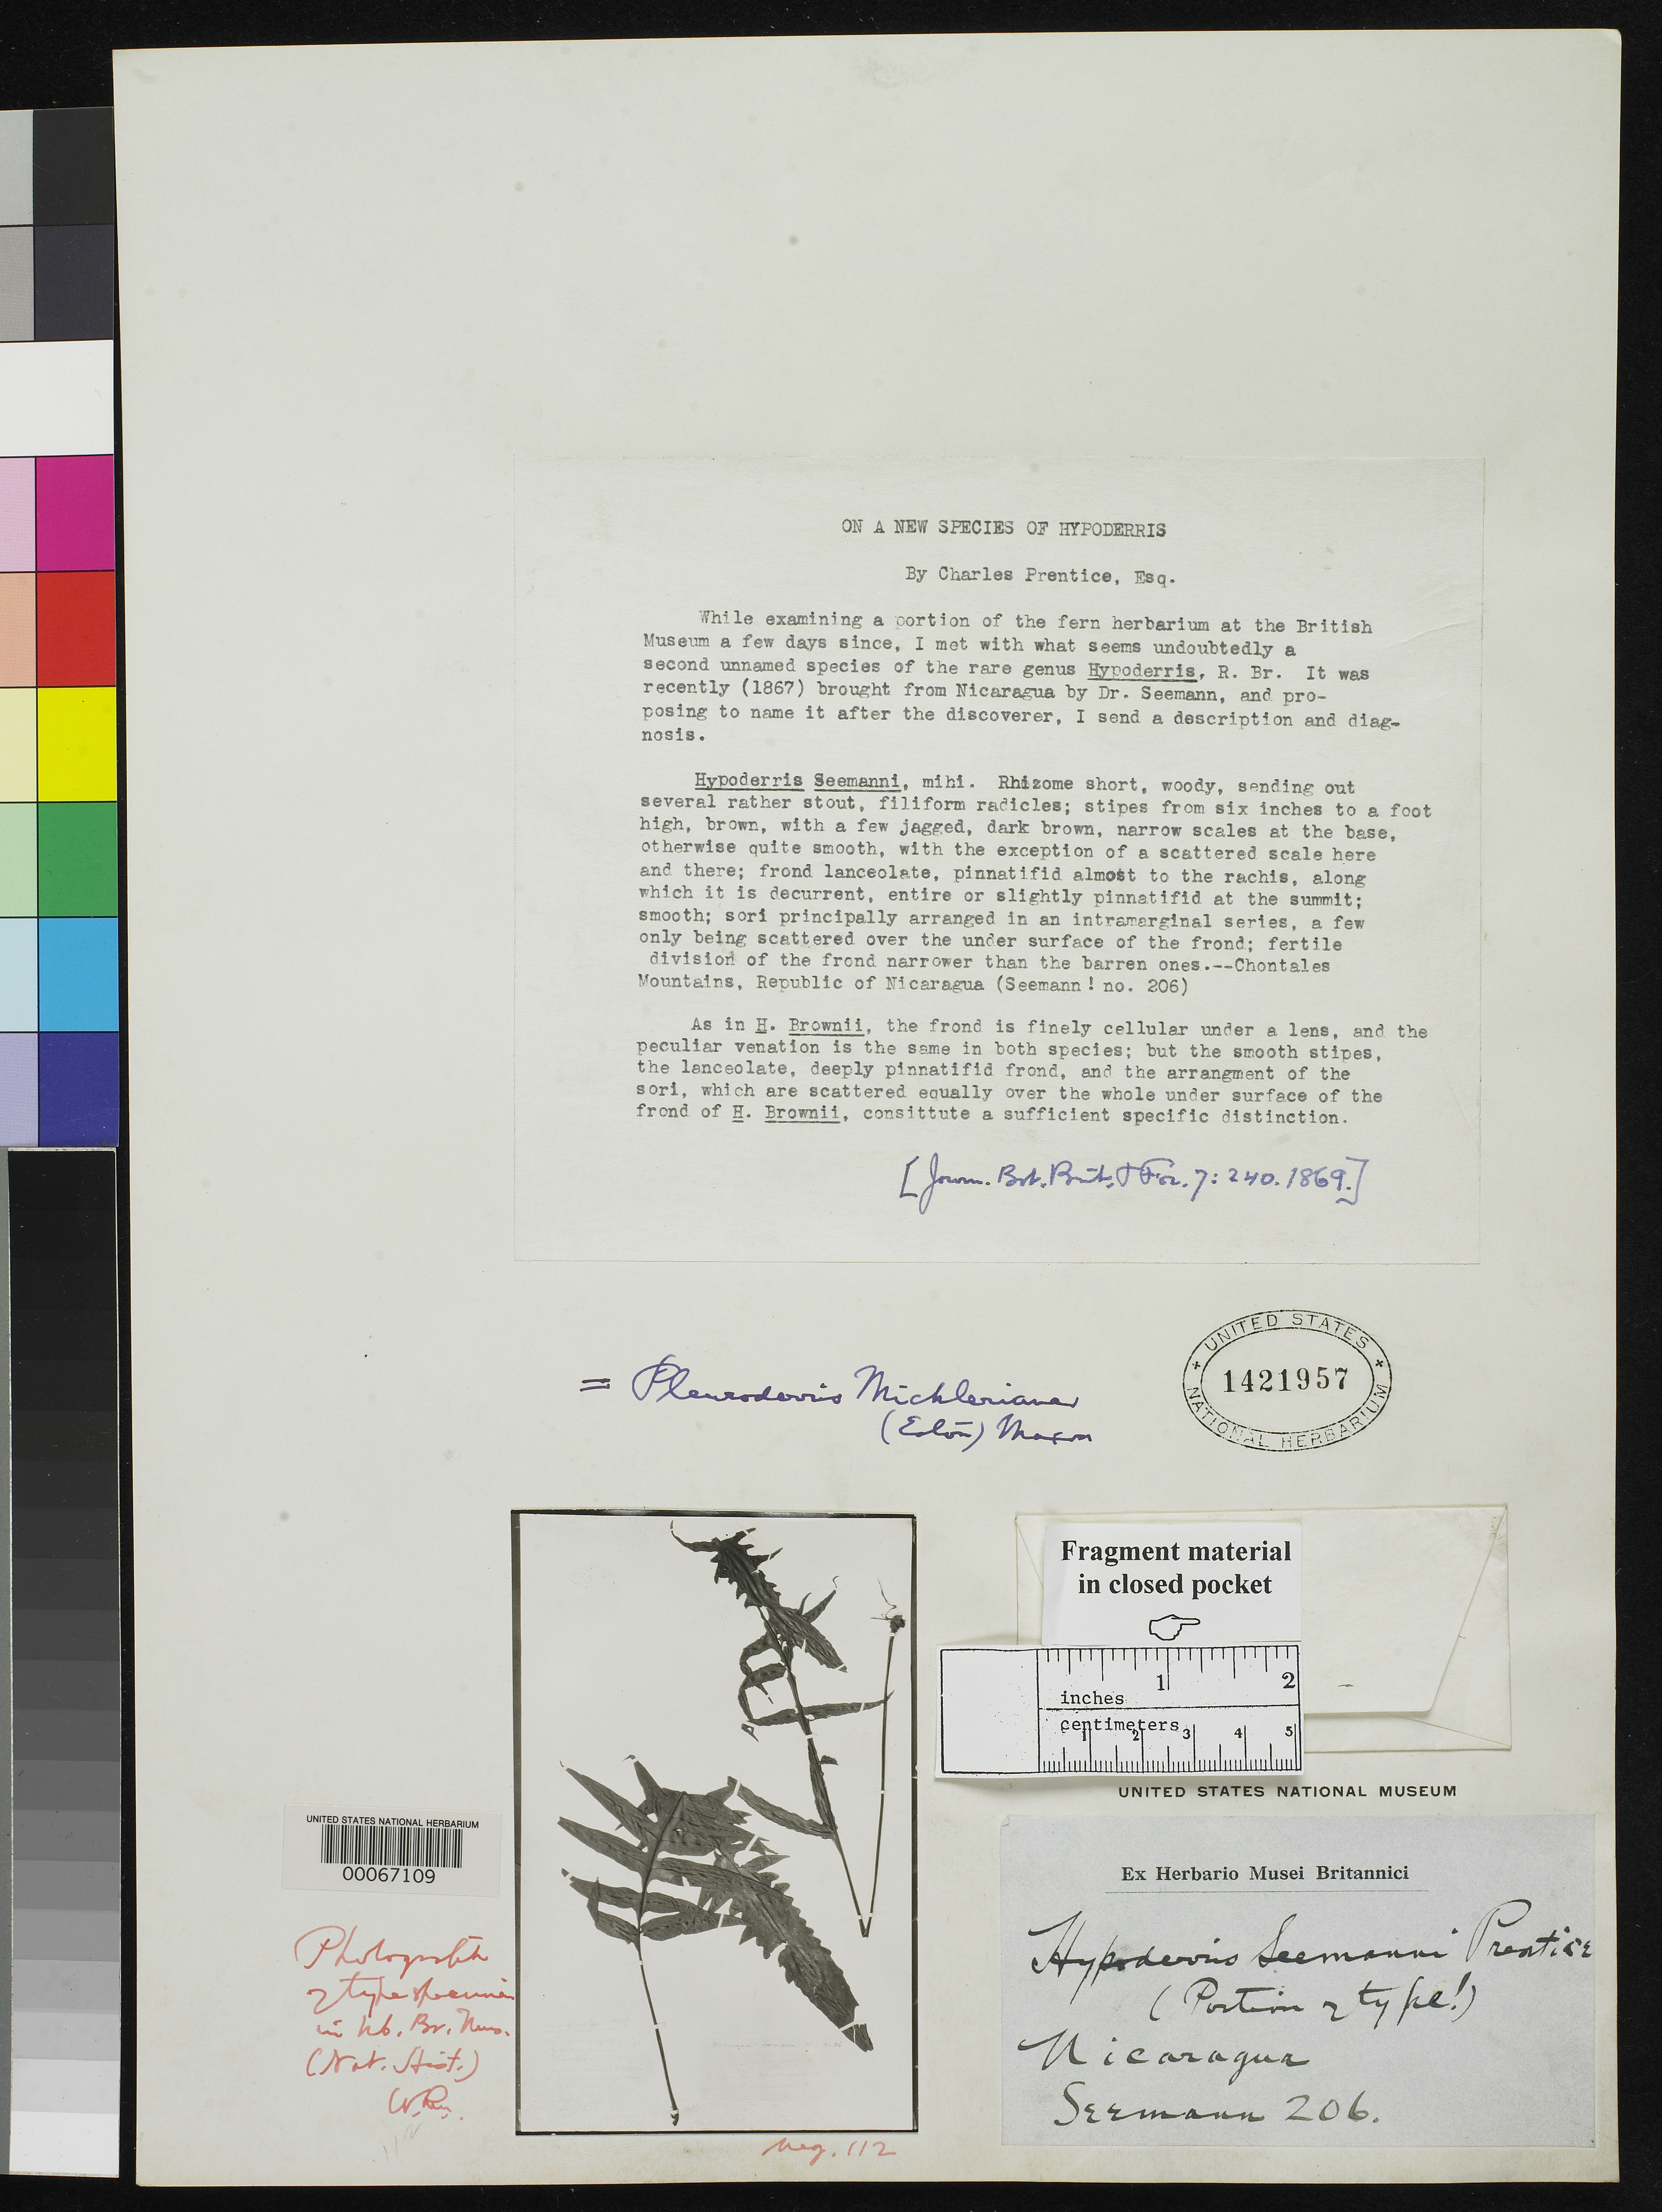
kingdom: Plantae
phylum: Tracheophyta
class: Polypodiopsida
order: Polypodiales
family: Tectariaceae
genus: Hypoderris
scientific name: Hypoderris seemannii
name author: Prent.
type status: Type Fragment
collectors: B. C. Seemann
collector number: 206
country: Nicaragua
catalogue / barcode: US 1421957